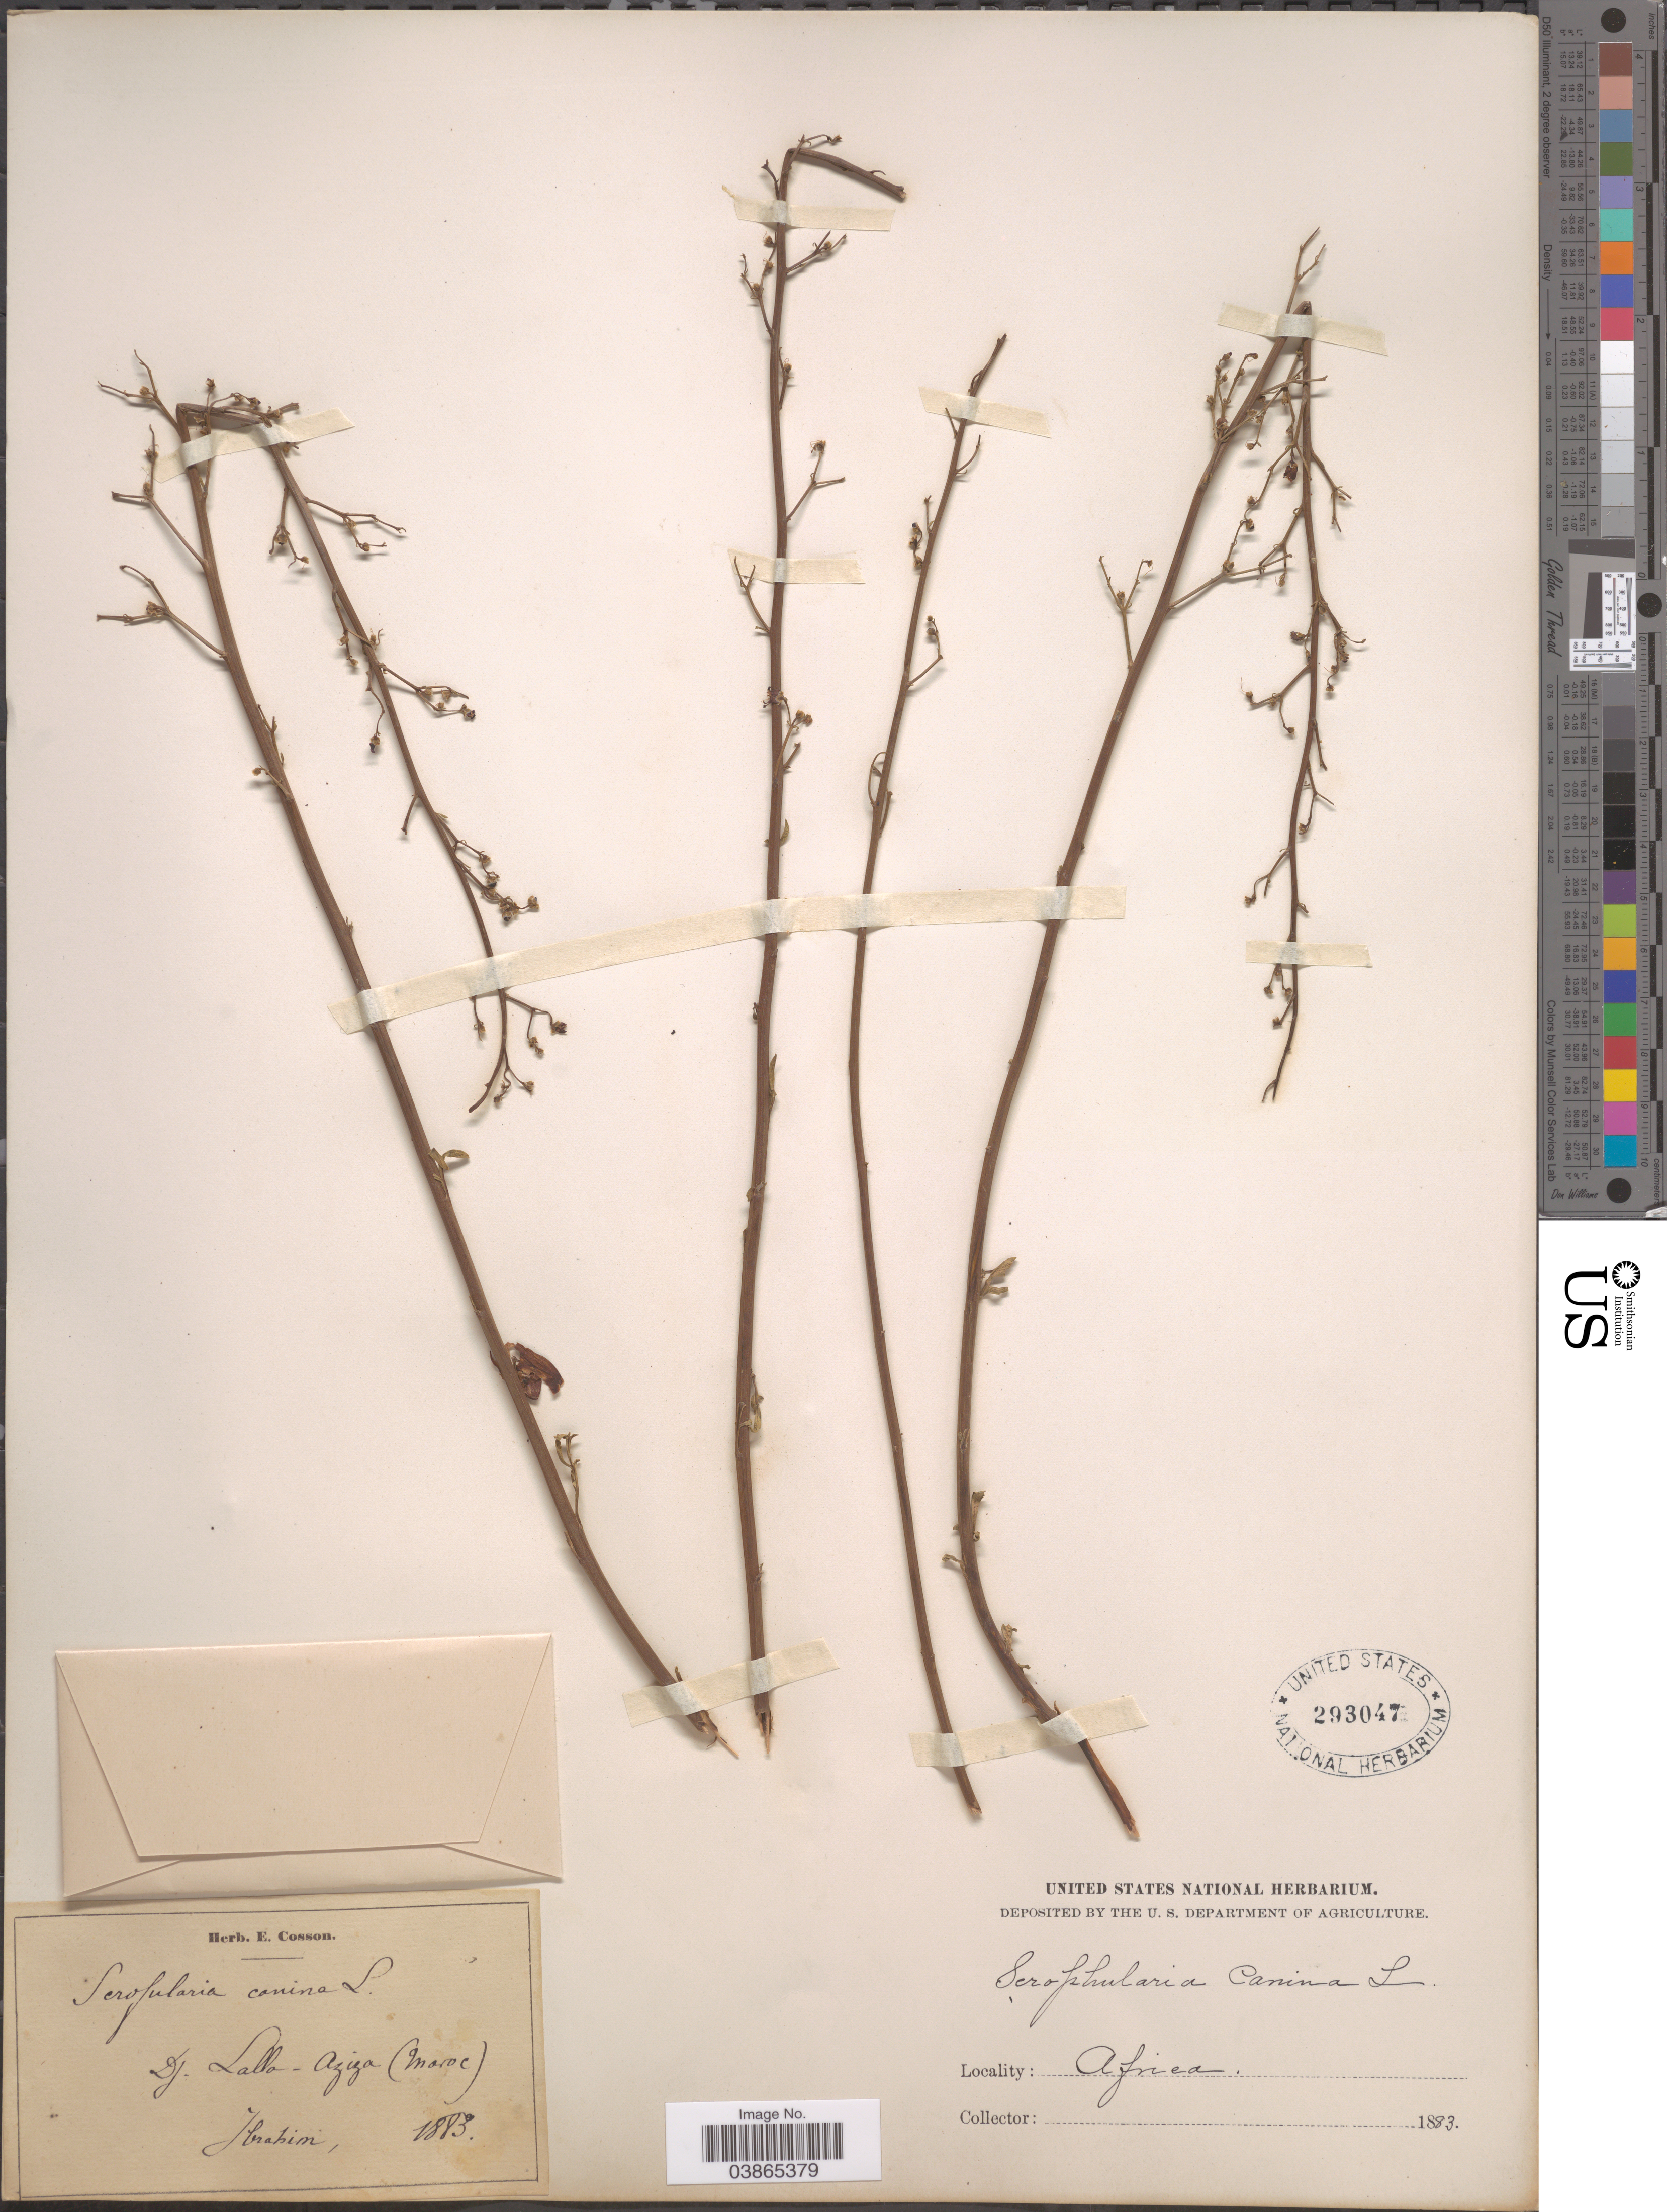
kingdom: Plantae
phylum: Tracheophyta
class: Magnoliopsida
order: Lamiales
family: Scrophulariaceae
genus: Scrophularia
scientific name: Scrophularia canina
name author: L.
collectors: -. Ibrahim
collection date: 1883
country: Morocco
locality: Dj. Lallo-Aziza.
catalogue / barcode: US 293047